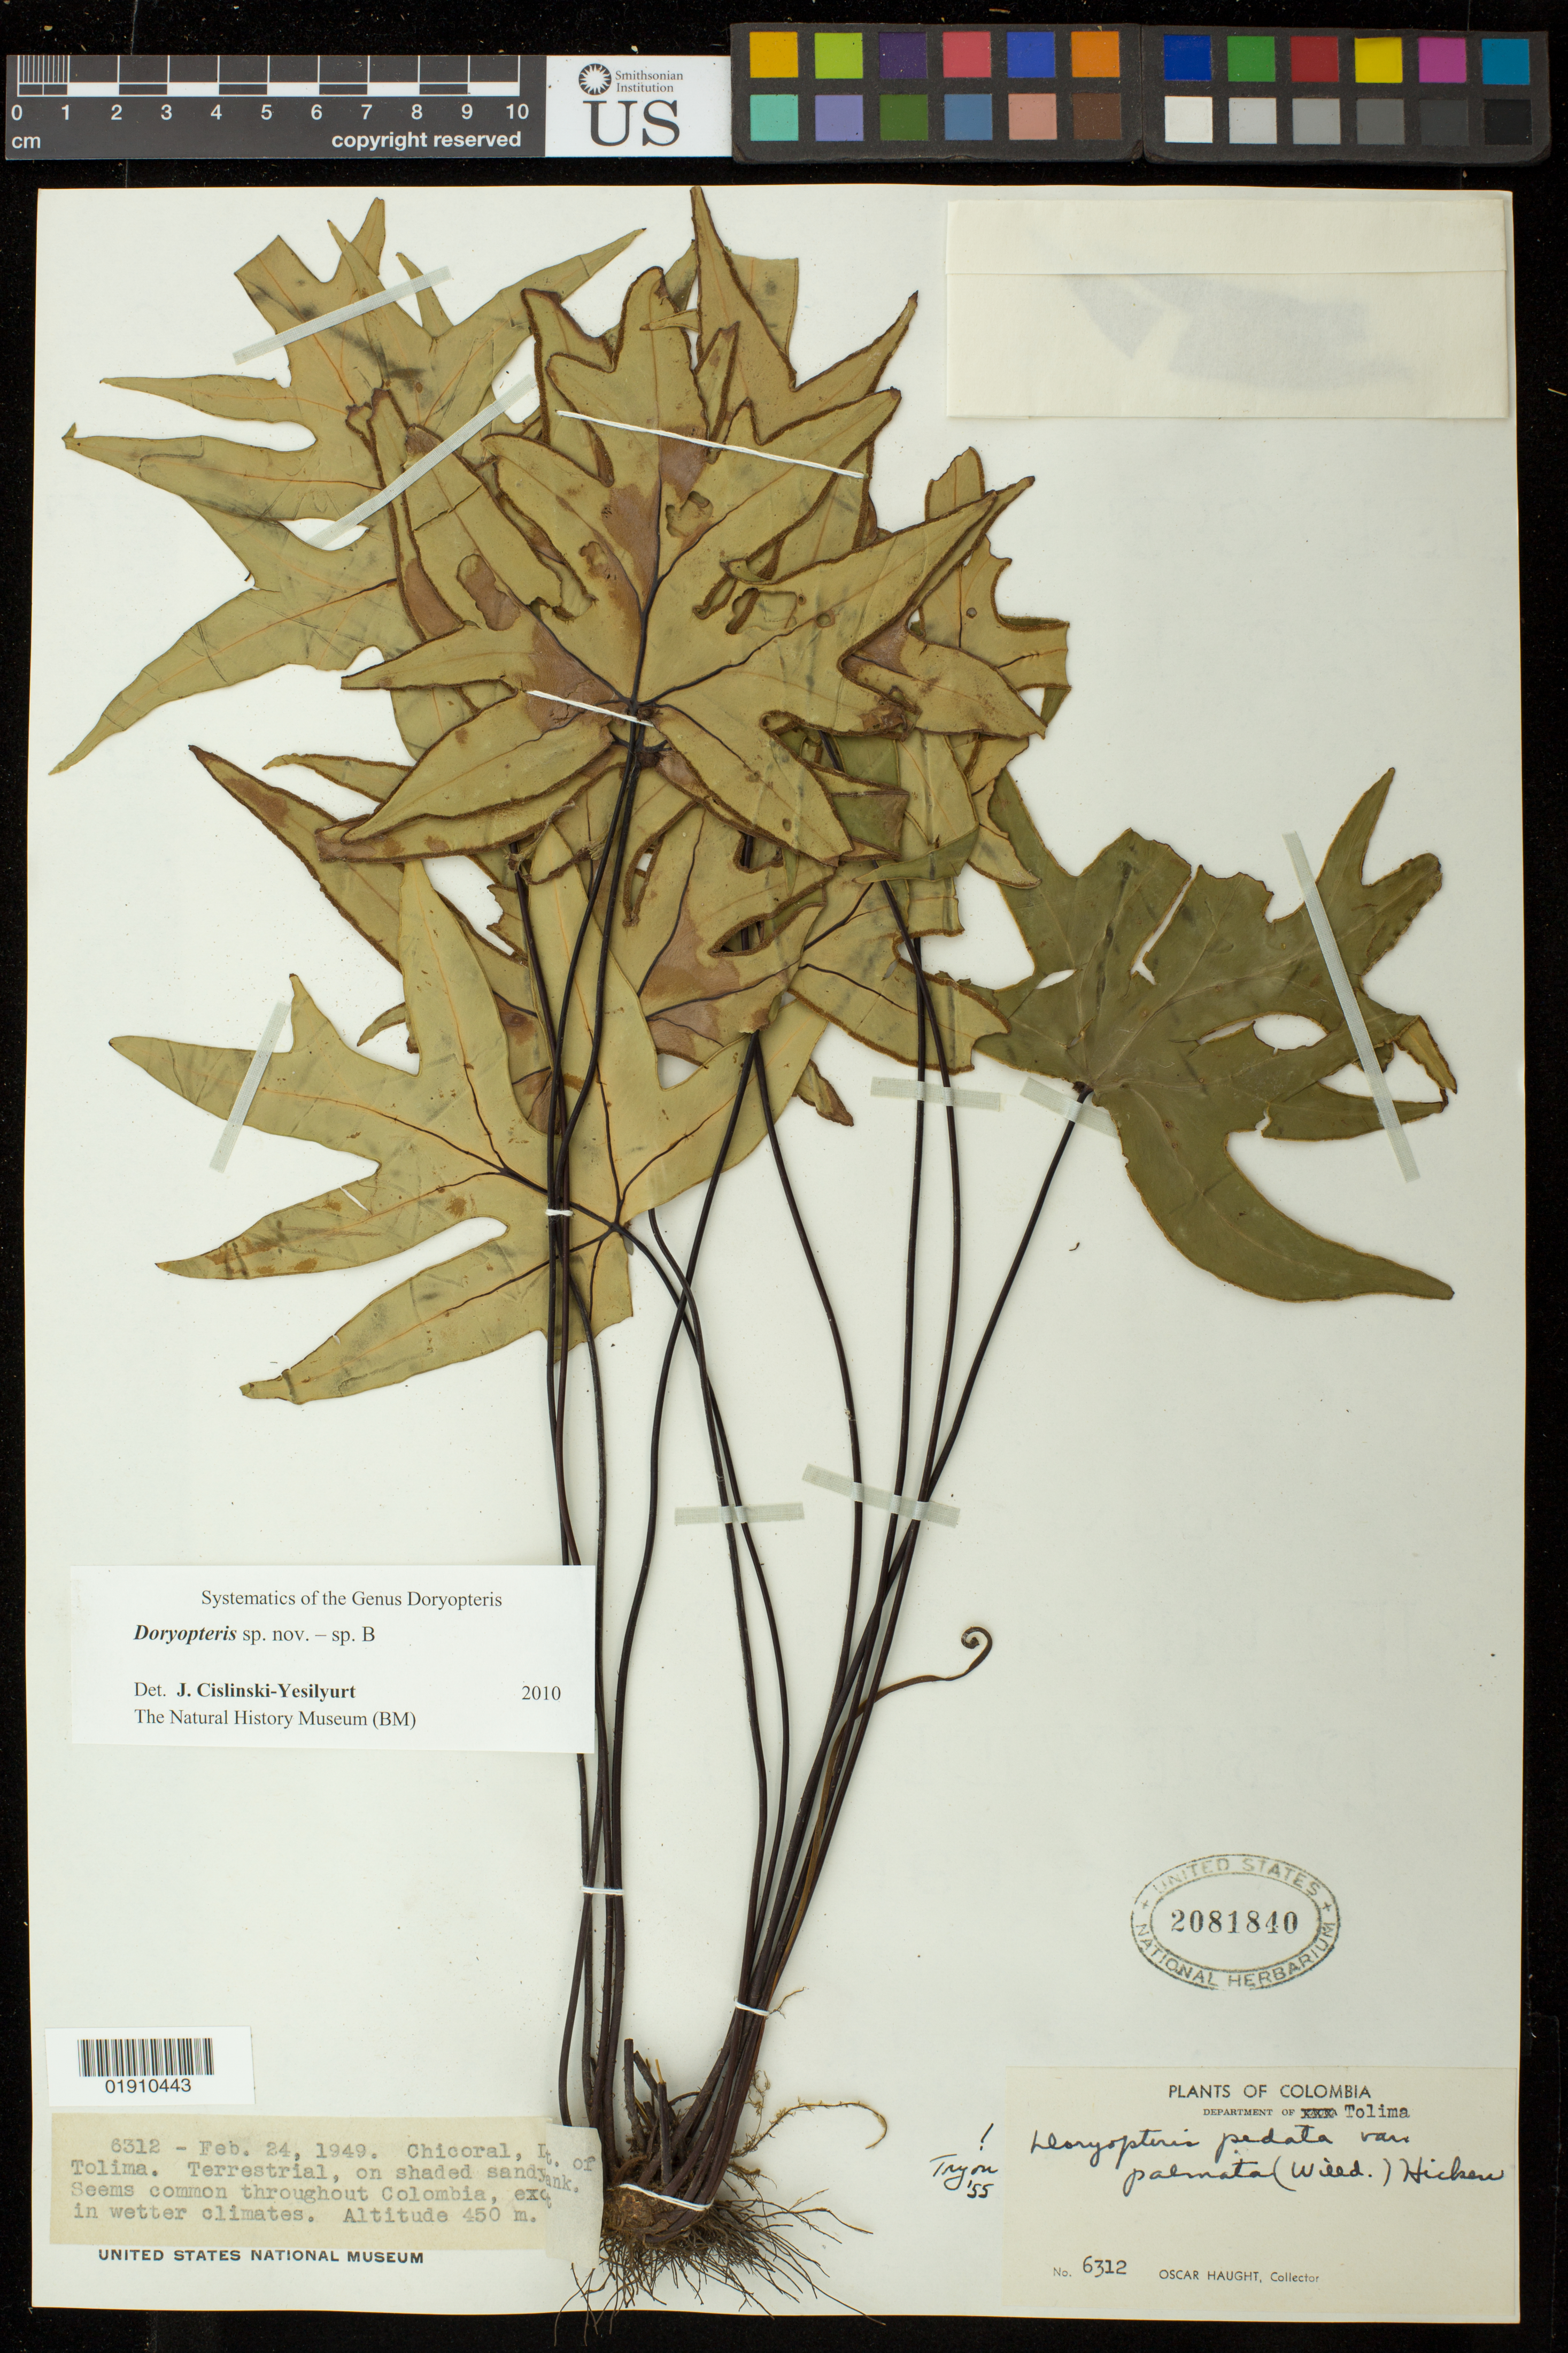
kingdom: Plantae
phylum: Tracheophyta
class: Polypodiopsida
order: Polypodiales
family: Pteridaceae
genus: Doryopteris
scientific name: Doryopteris sp. nov.- sp. b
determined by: Cislinski-Yesilyurt, J.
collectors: O. Haught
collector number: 6312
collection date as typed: Feb. 24, 1949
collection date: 1949-02-24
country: Colombia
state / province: Tolima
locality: Chicoral, Dept. of Tolima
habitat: Terrestrial, on shaded sandy bank, Seems common throughout Colombia, except in wetter climates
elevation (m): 450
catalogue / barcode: US 2081840